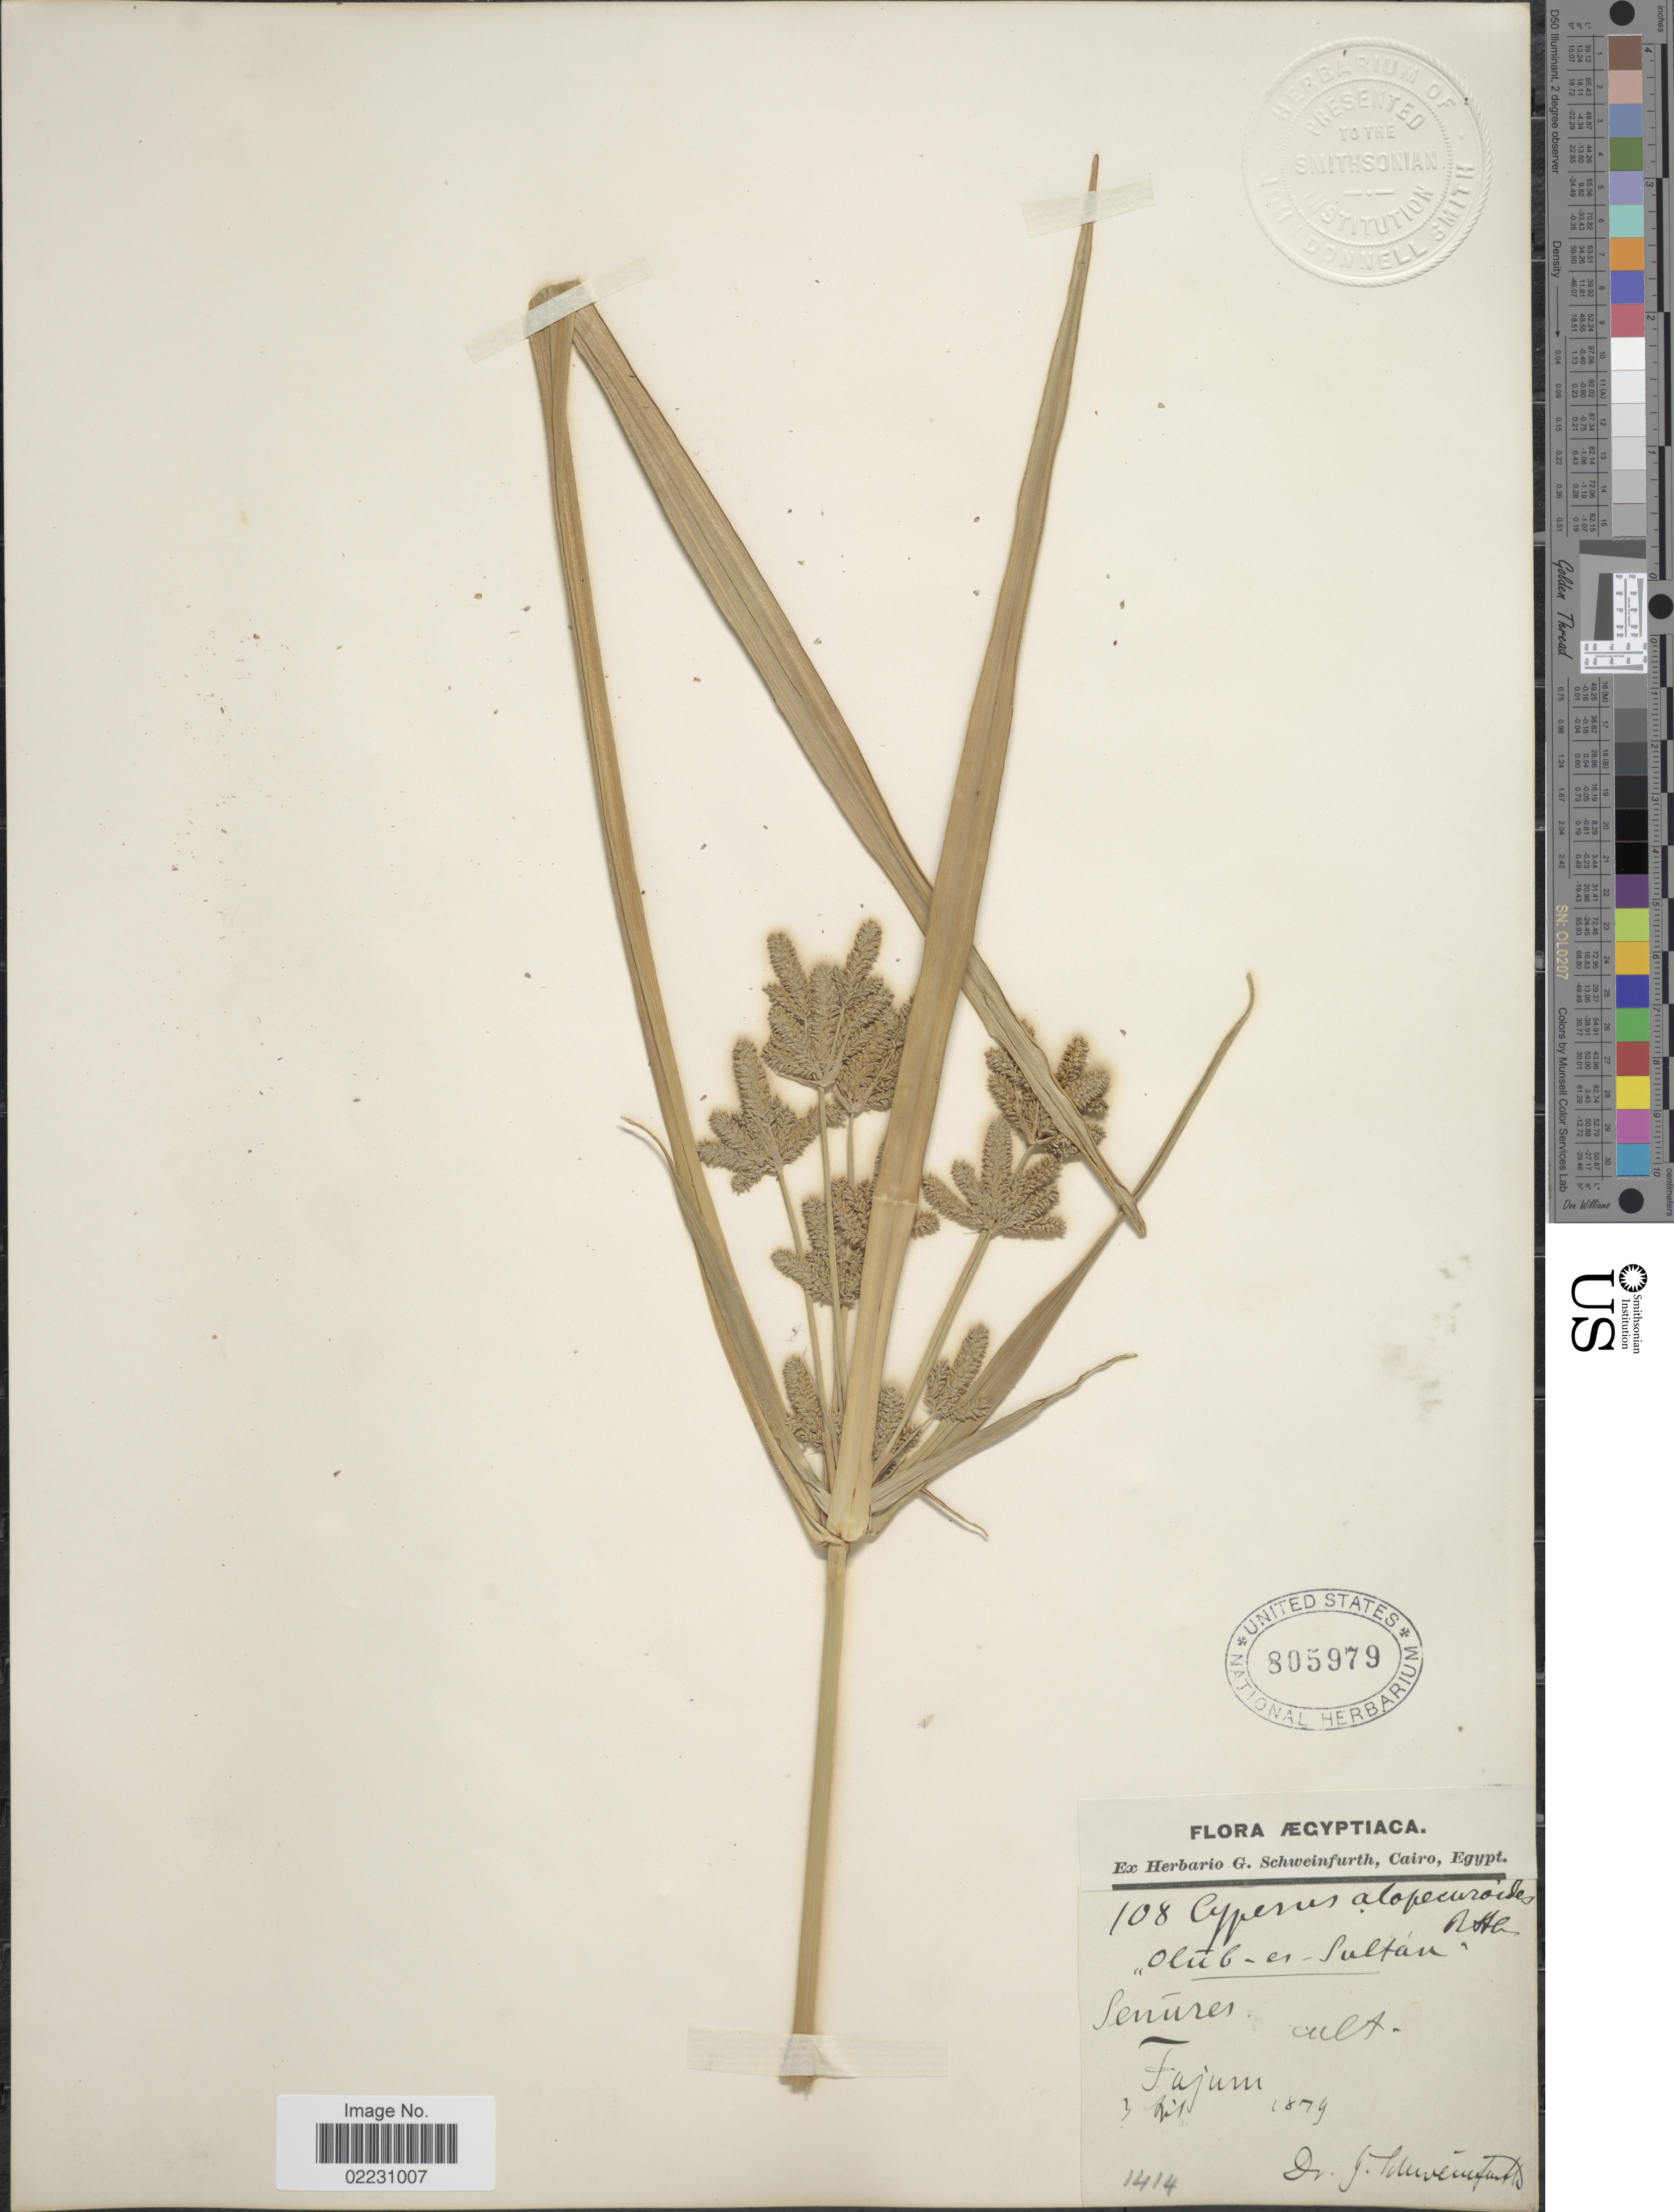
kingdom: Plantae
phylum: Tracheophyta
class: Liliopsida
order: Poales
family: Cyperaceae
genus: Cyperus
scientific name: Cyperus alopecuroides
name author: Rottb.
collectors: G. A. Schweinfurth (herbarium)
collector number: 108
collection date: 1879-09-03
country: Egypt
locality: Senures. Fajum.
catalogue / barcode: US 805979